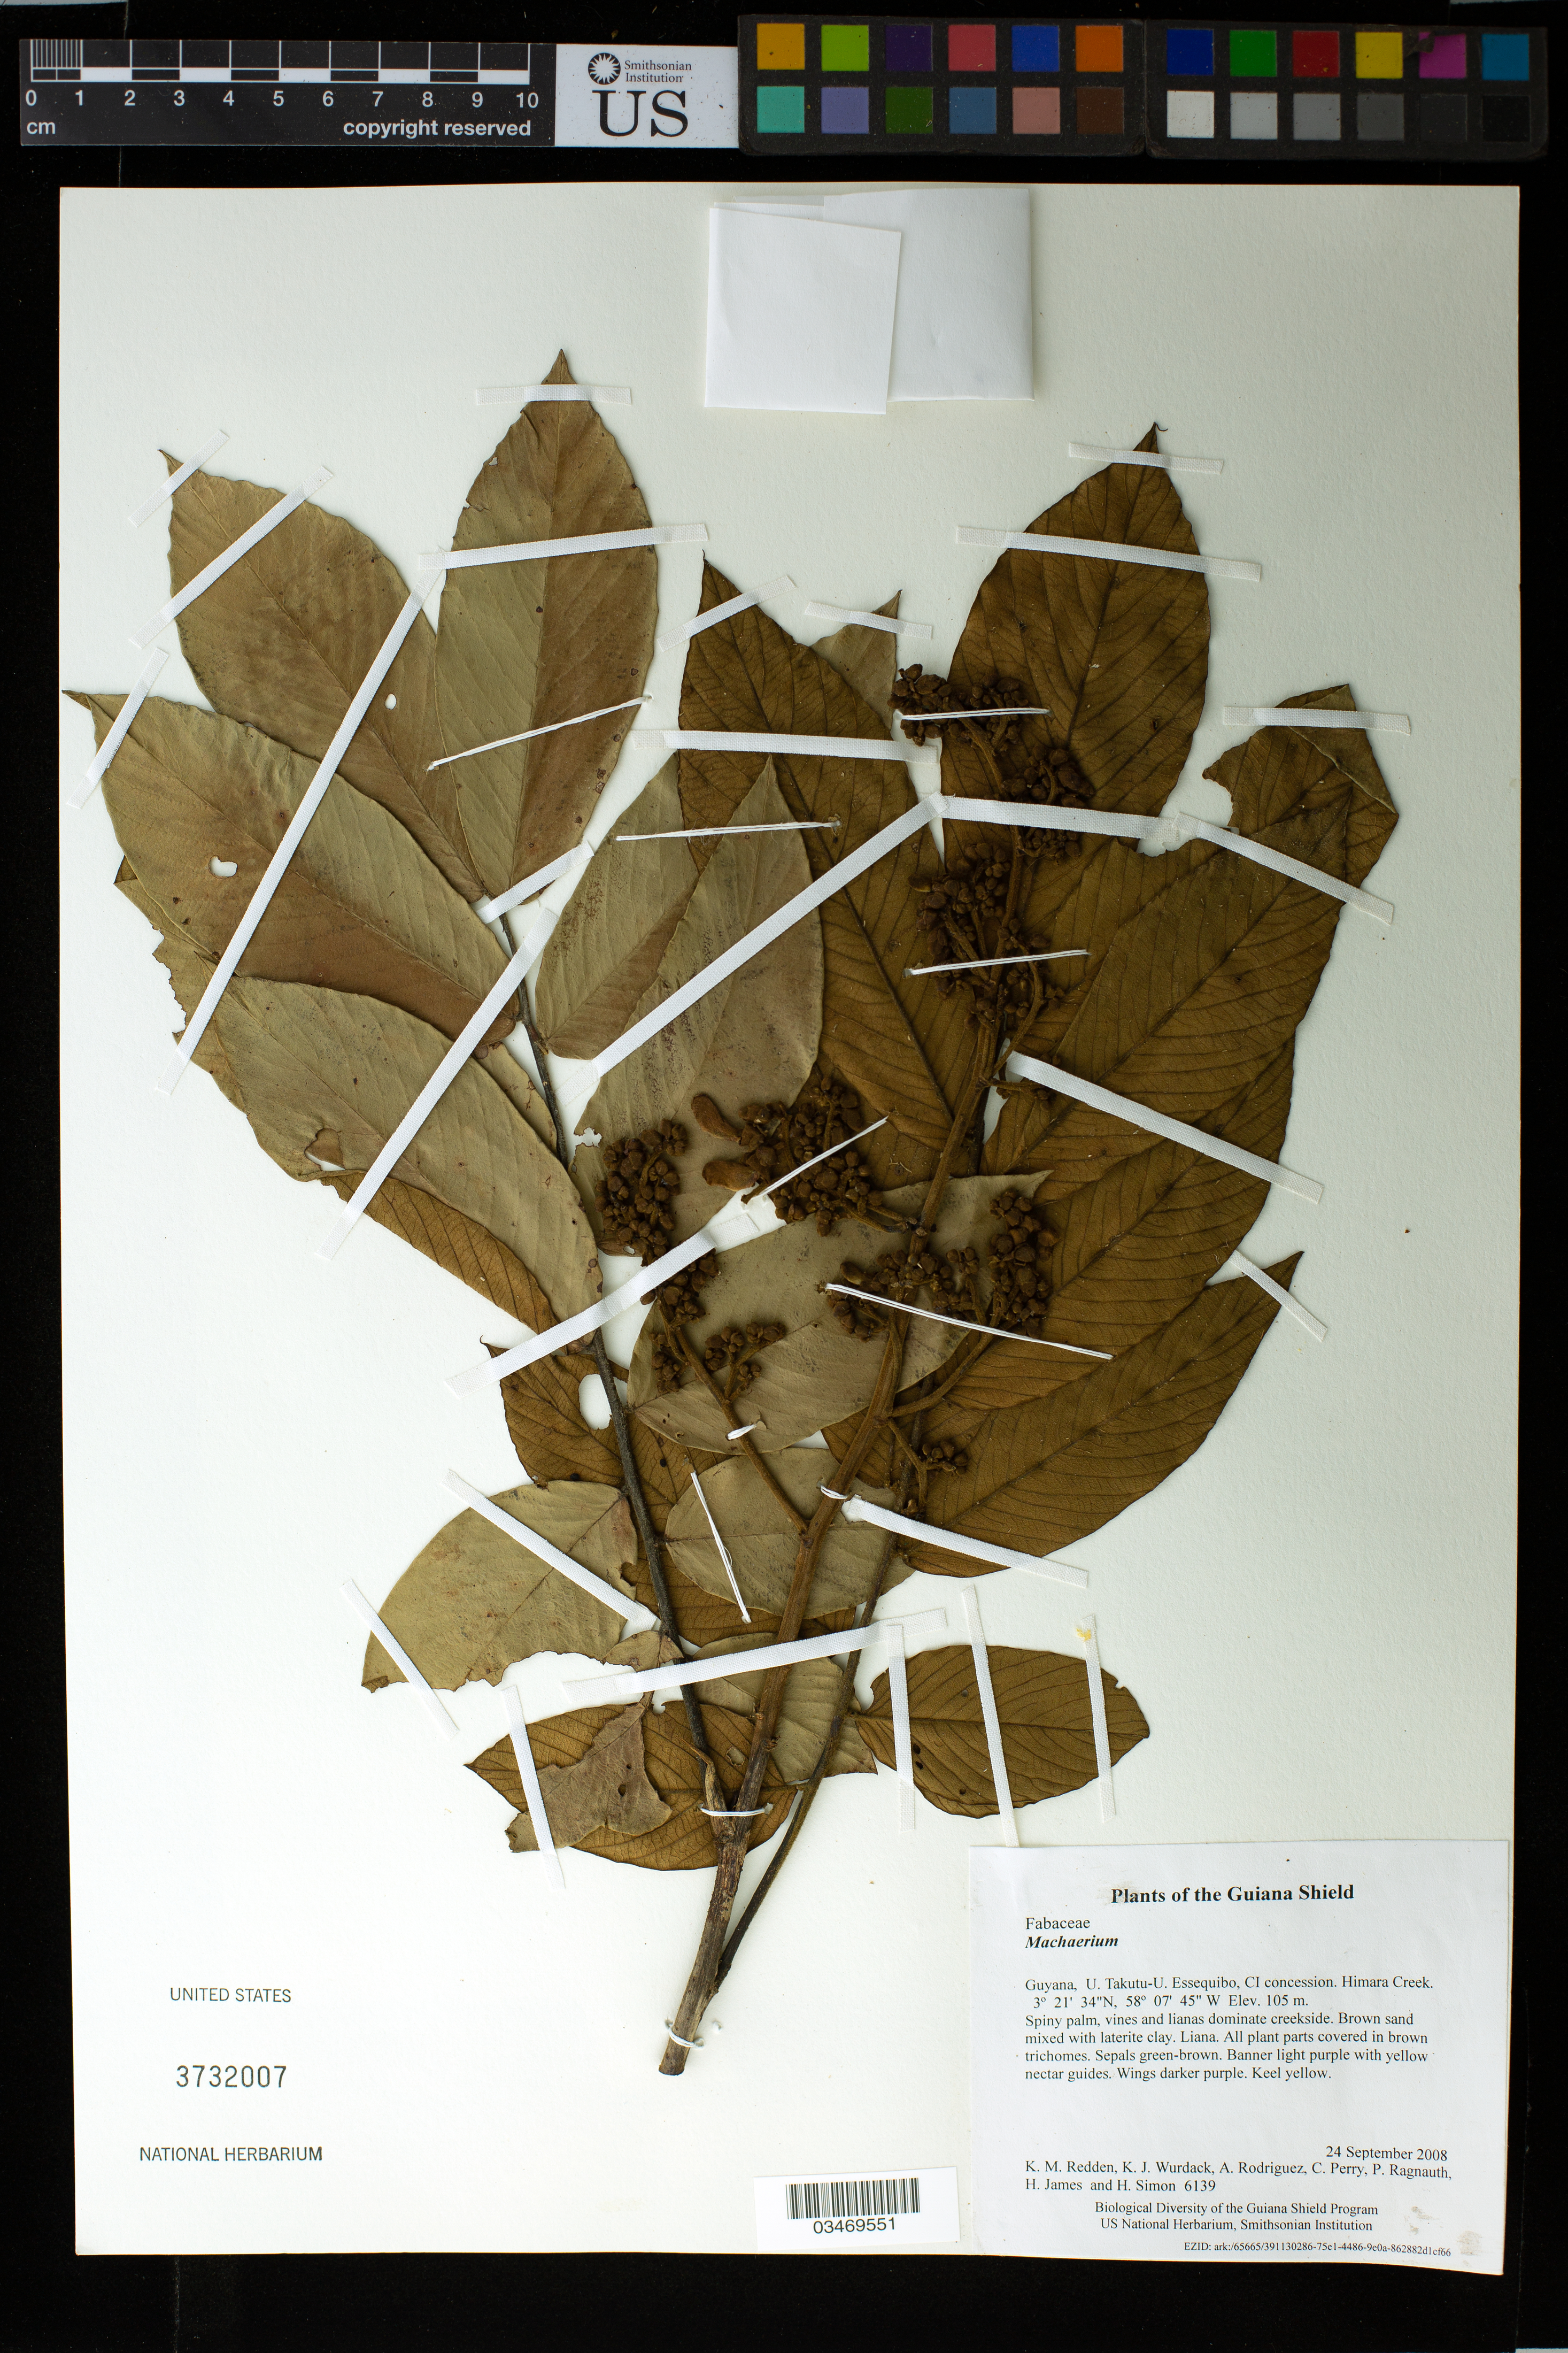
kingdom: Plantae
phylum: Tracheophyta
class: Magnoliopsida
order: Fabales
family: Fabaceae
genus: Machaerium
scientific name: Machaerium sp.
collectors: K. M. Redden, K. Wurdack, A. Rodriguez, C. Perry, P. Ragnauth, H. James & H. Simon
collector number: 6139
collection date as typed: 24 September 2008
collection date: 2008-09-24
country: Guyana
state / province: U. Takutu-U. Essequibo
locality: CI concession. Himara Creek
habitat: Spiny palm, vines and lianas dominate creekside. Brown sand mixed with laterite clay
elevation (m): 105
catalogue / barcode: US 3732007